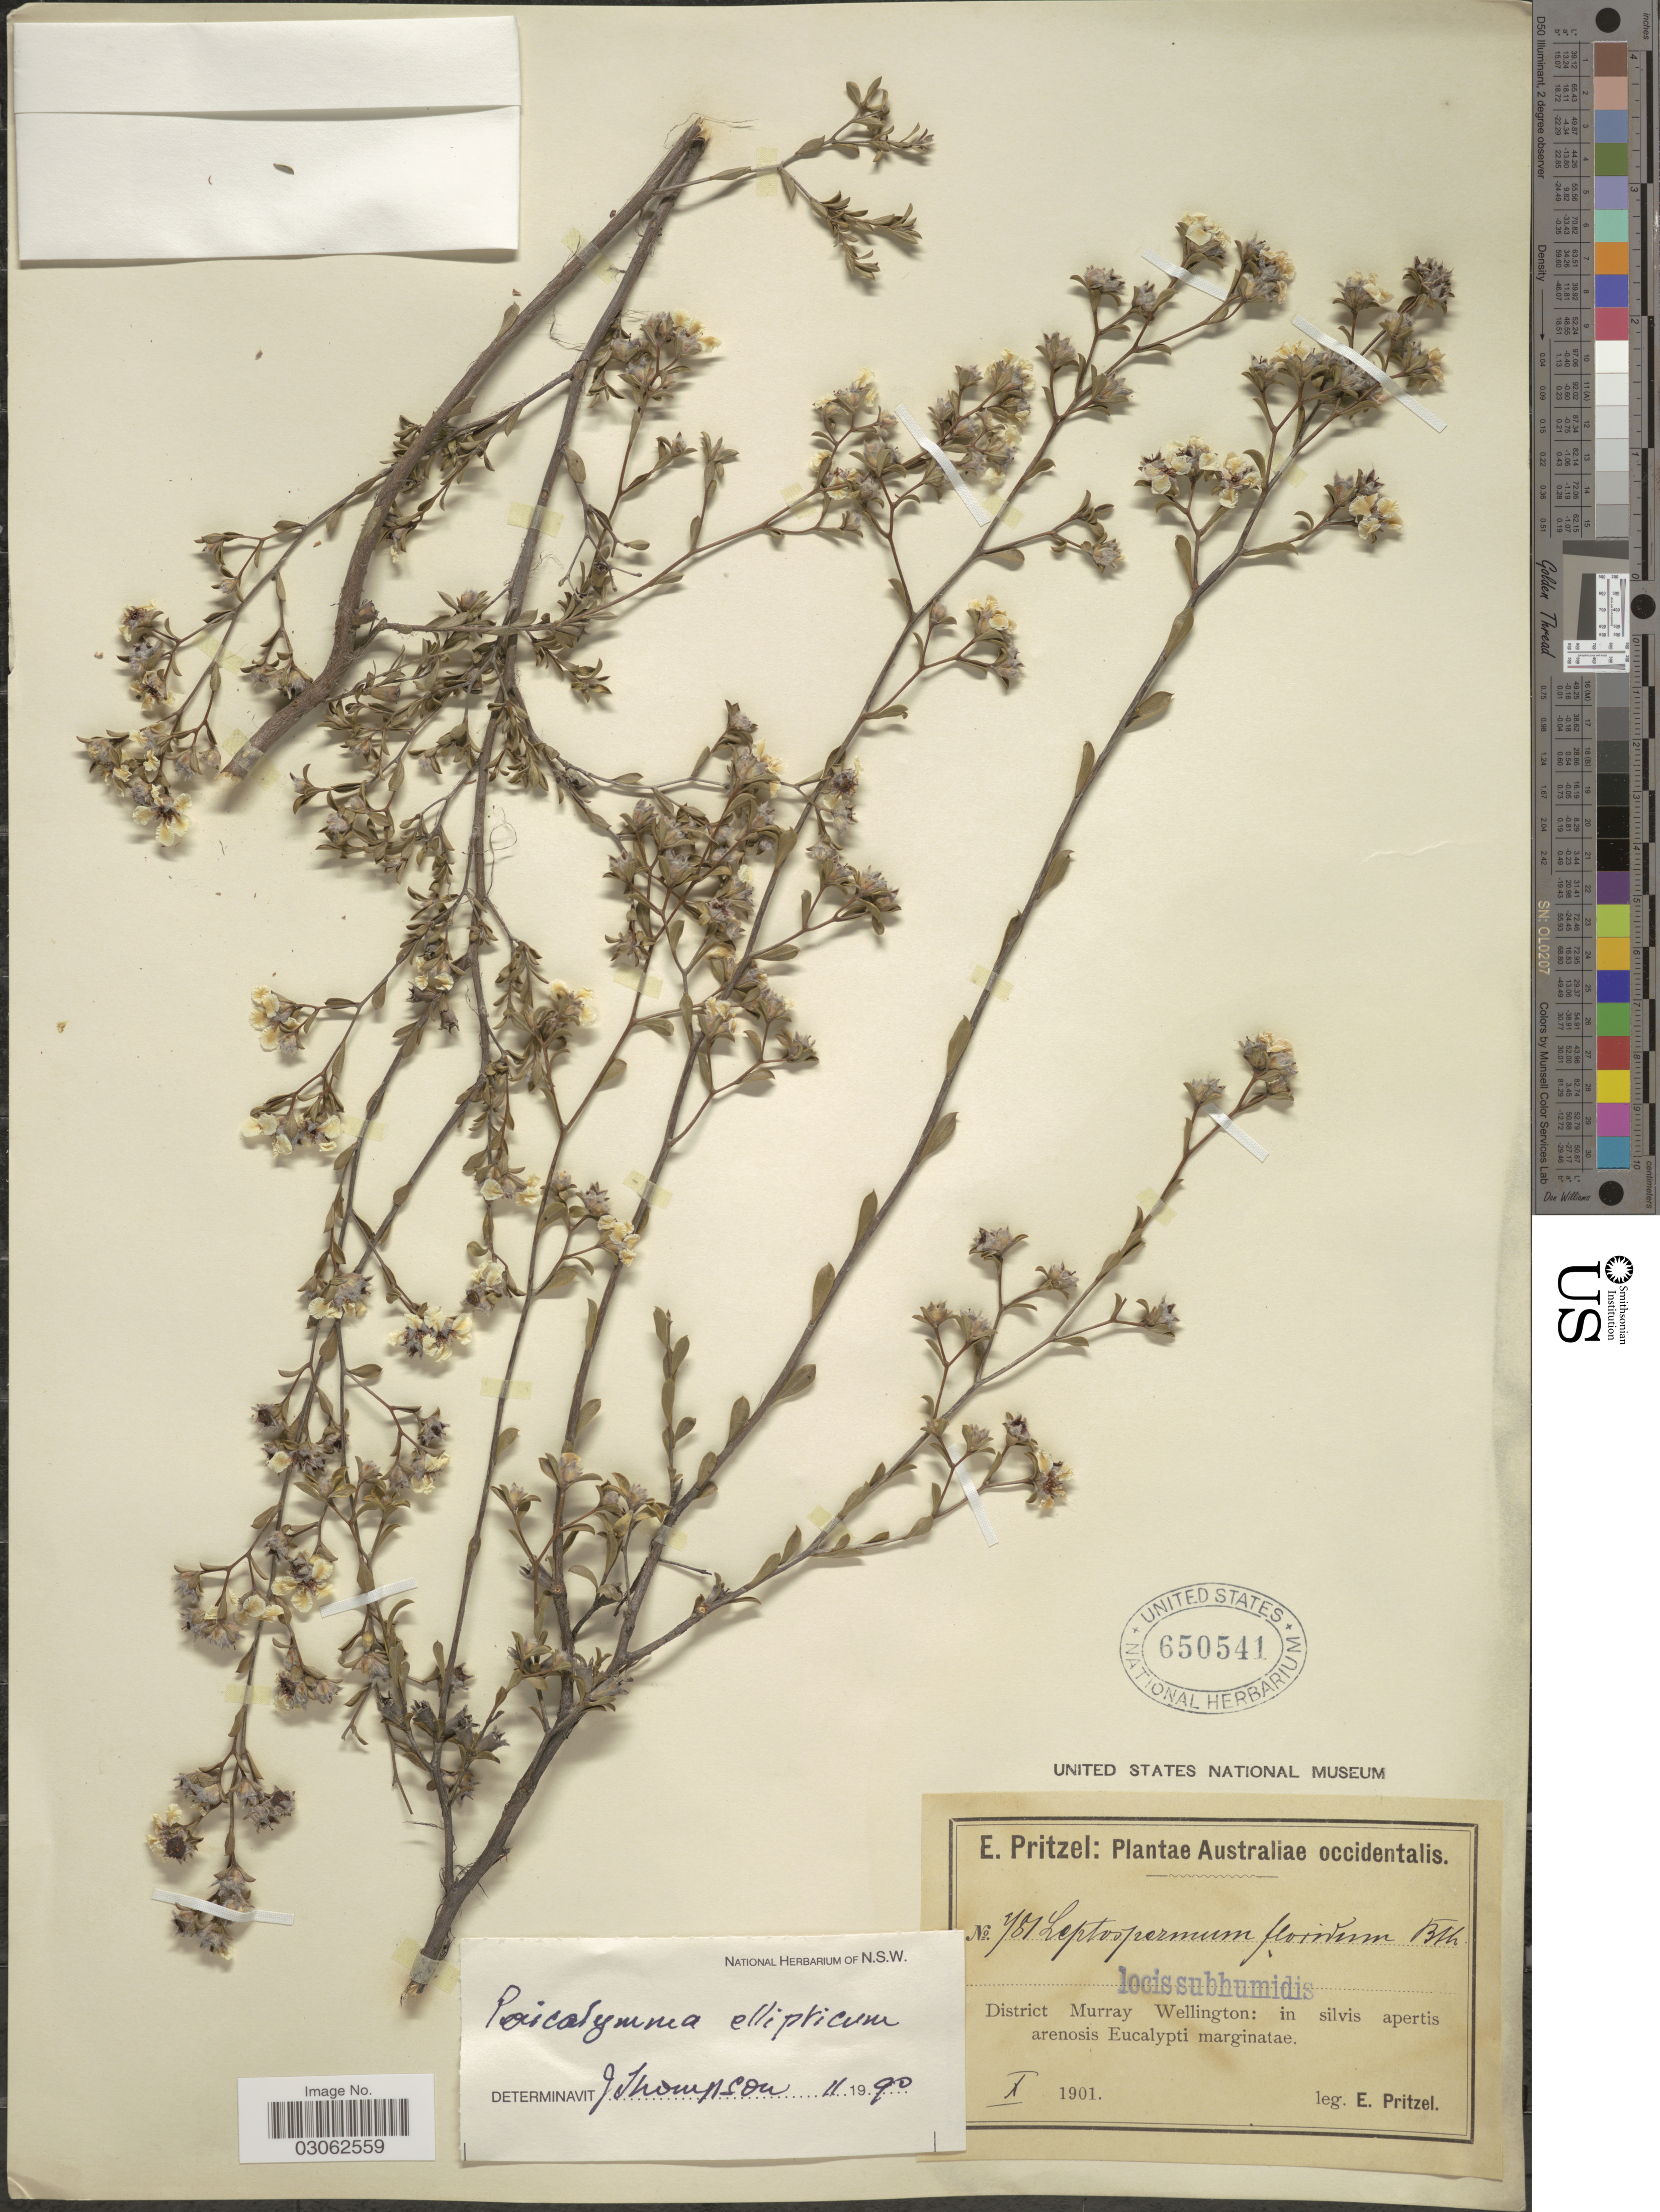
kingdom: Plantae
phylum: Tracheophyta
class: Magnoliopsida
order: Myrtales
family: Myrtaceae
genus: Pericalymma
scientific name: Pericalymma ellipticum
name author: Schauer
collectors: E. G. Pritzel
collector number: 781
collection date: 1901-10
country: Australia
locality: Australiae occidentalis. District Murray Wellington: in silvis apertis arenosis Eucalypti marginatae.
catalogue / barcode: US 650541